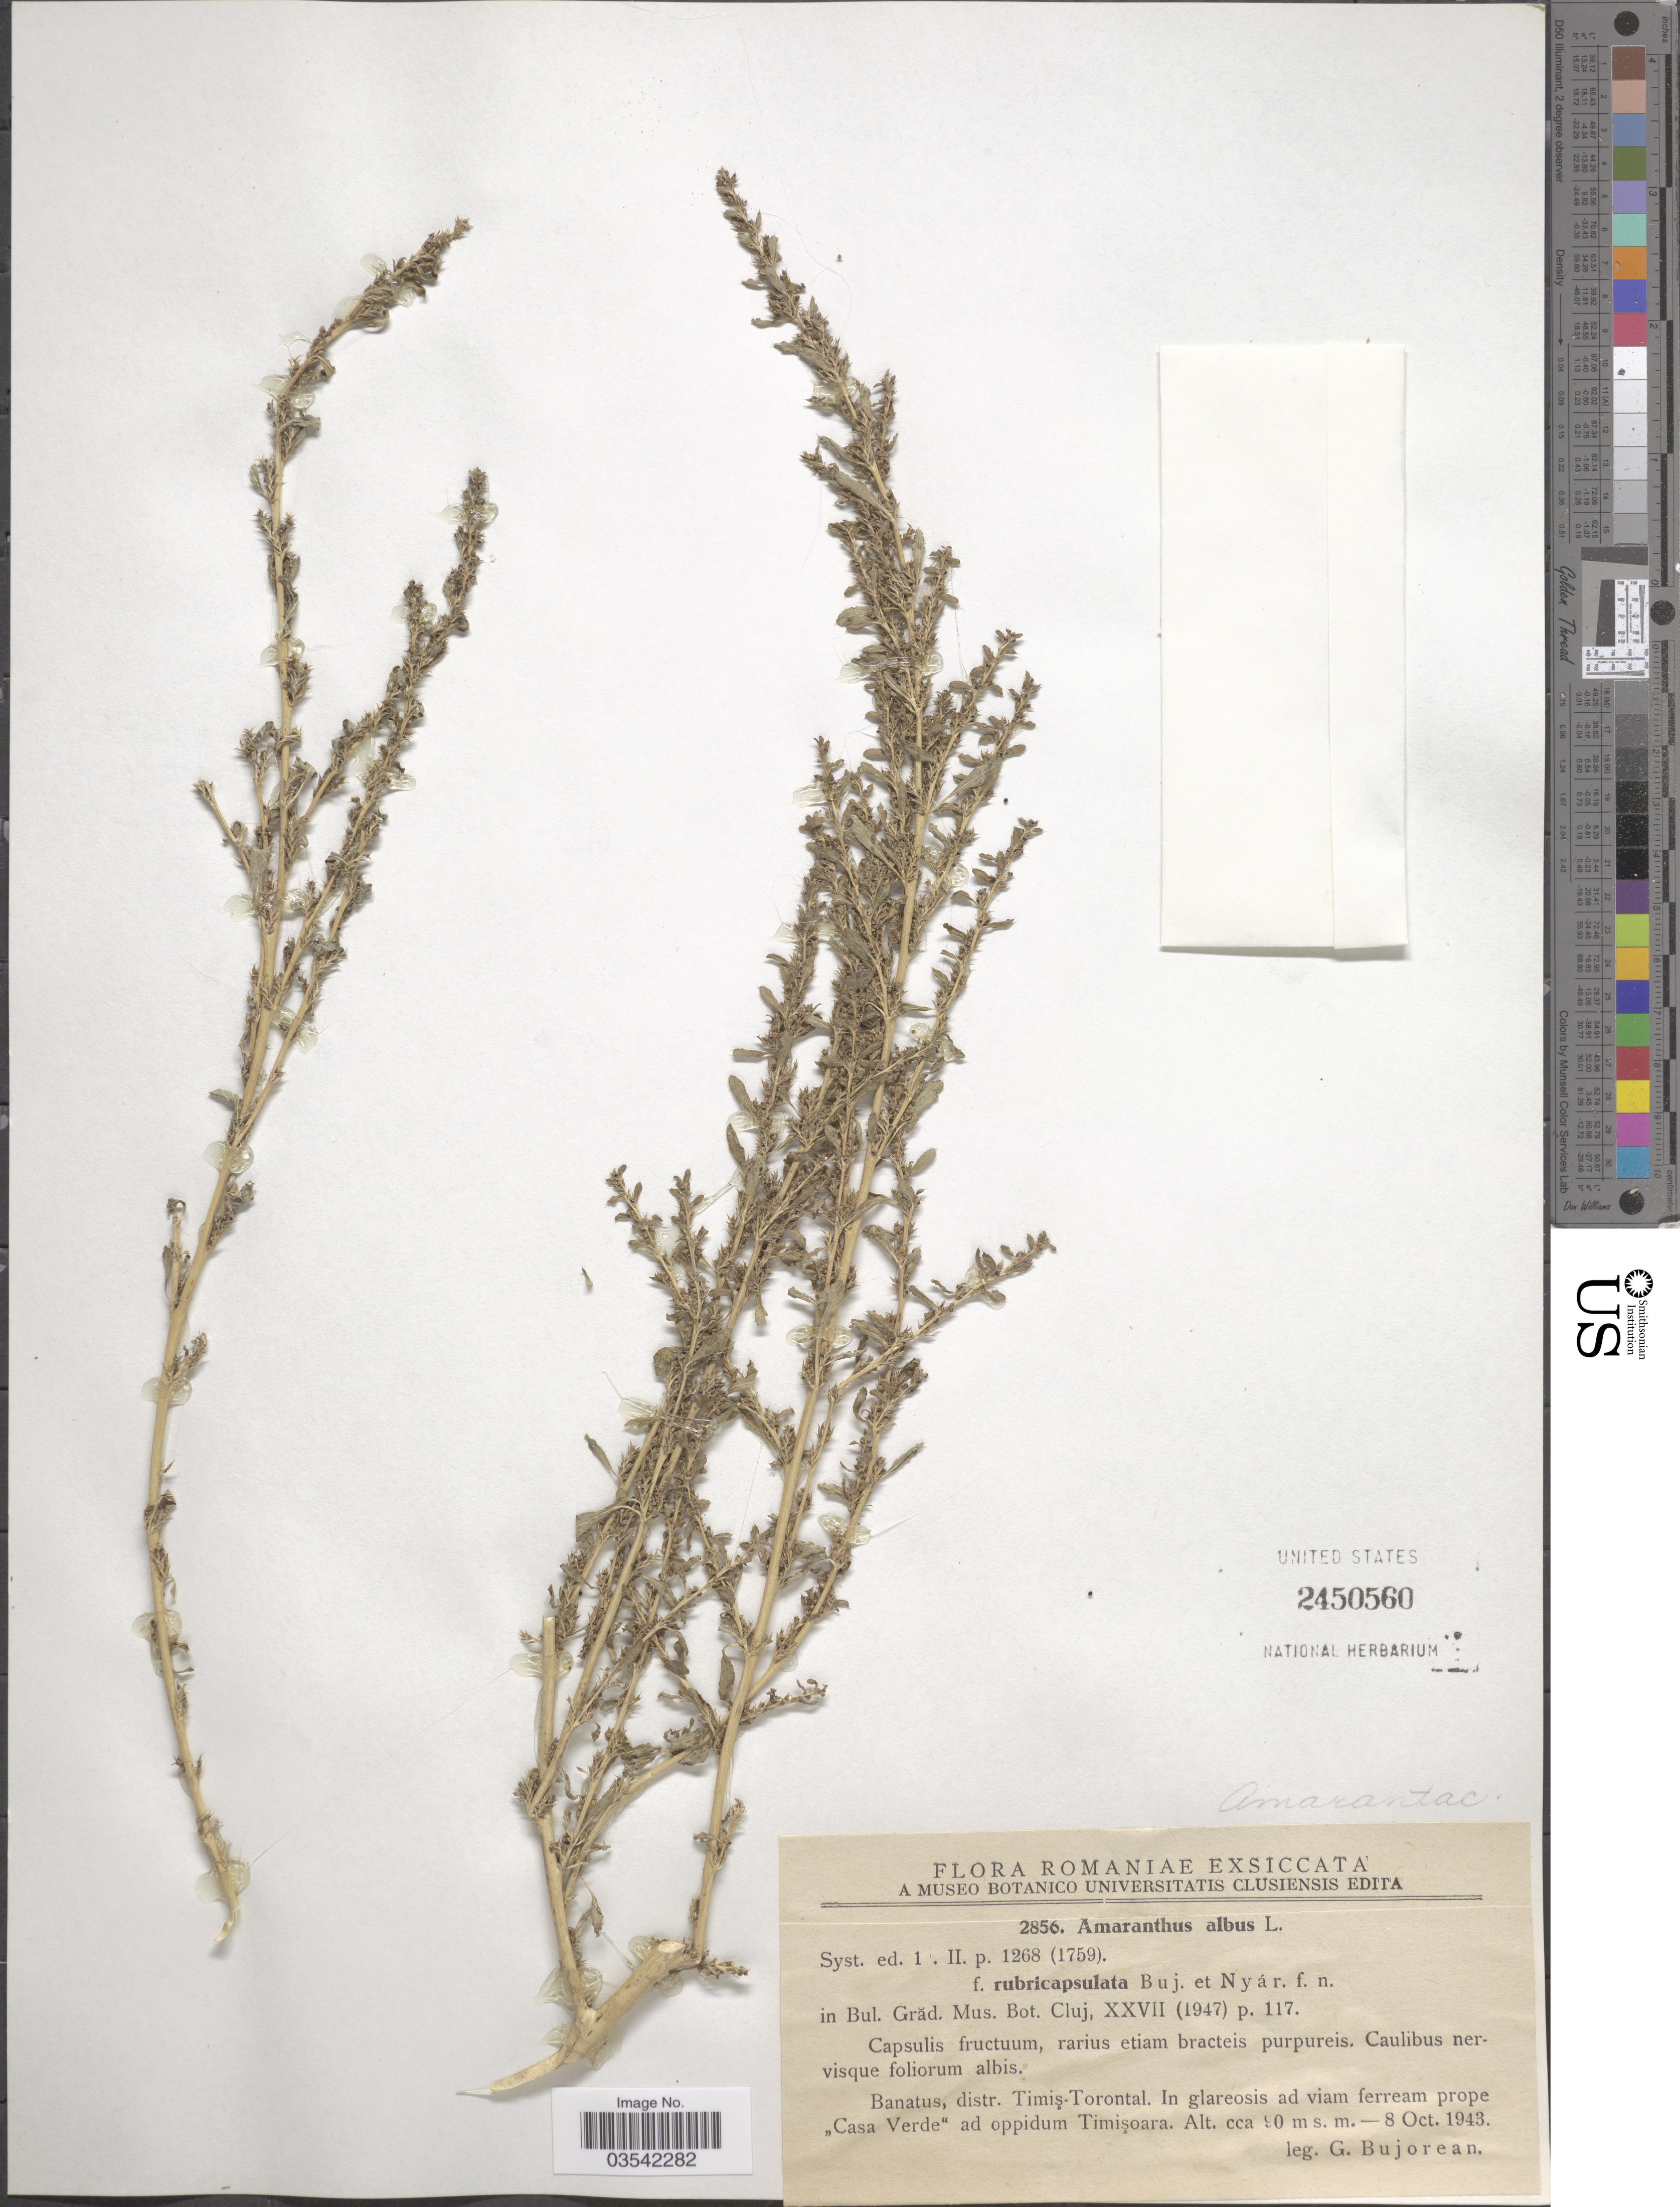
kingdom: Plantae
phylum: Tracheophyta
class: Magnoliopsida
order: Caryophyllales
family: Amaranthaceae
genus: Amaranthus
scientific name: Amaranthus albus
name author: L.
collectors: G. Bujorean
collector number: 2856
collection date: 1943-08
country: Romania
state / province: Timis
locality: Banatus, distr. Timiş-Torontal. In glareosis ad viam ferream prope "Casa Verde" ad oppidum Timişoara.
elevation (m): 90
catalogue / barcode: US 2450560